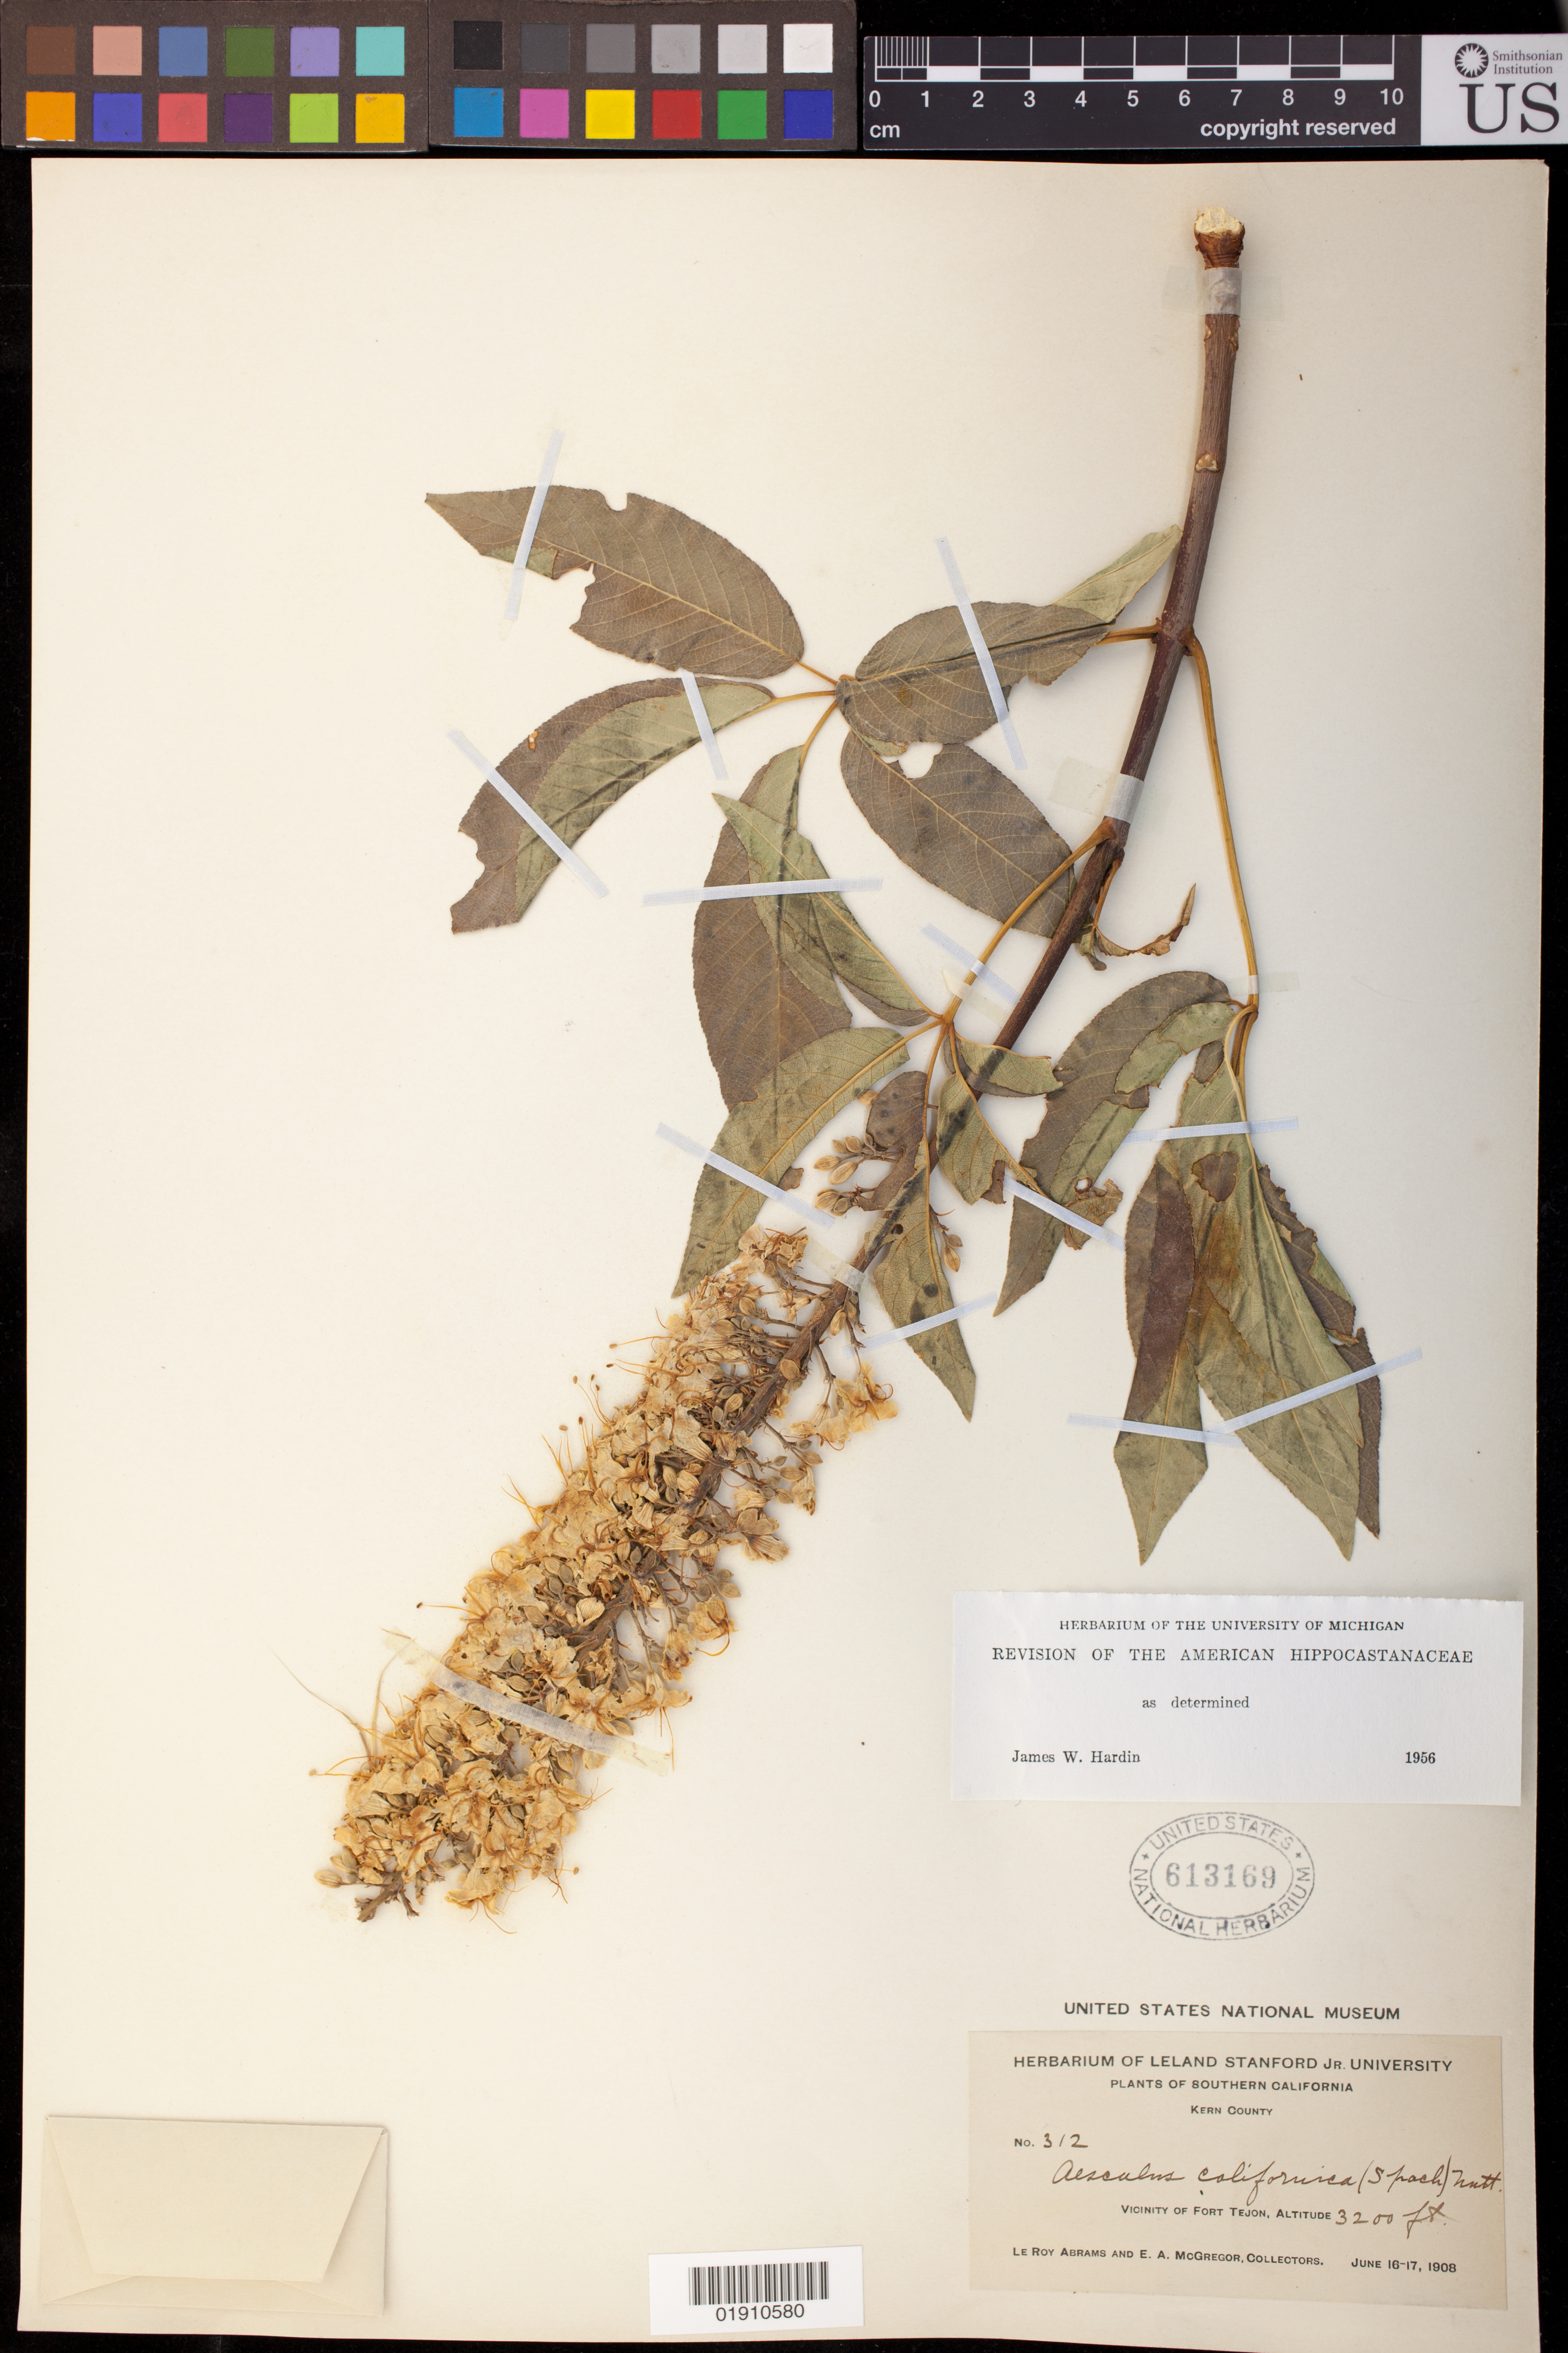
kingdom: Plantae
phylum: Tracheophyta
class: Magnoliopsida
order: Sapindales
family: Sapindaceae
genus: Aesculus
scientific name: Aesculus californica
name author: (Spach) Nutt.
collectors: L. Abrams & E. A. McGregor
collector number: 312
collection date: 1908-06-16/1908-06-17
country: United States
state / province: California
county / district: Kern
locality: Vicinity of Fort Tejon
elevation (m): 975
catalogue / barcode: US 613169